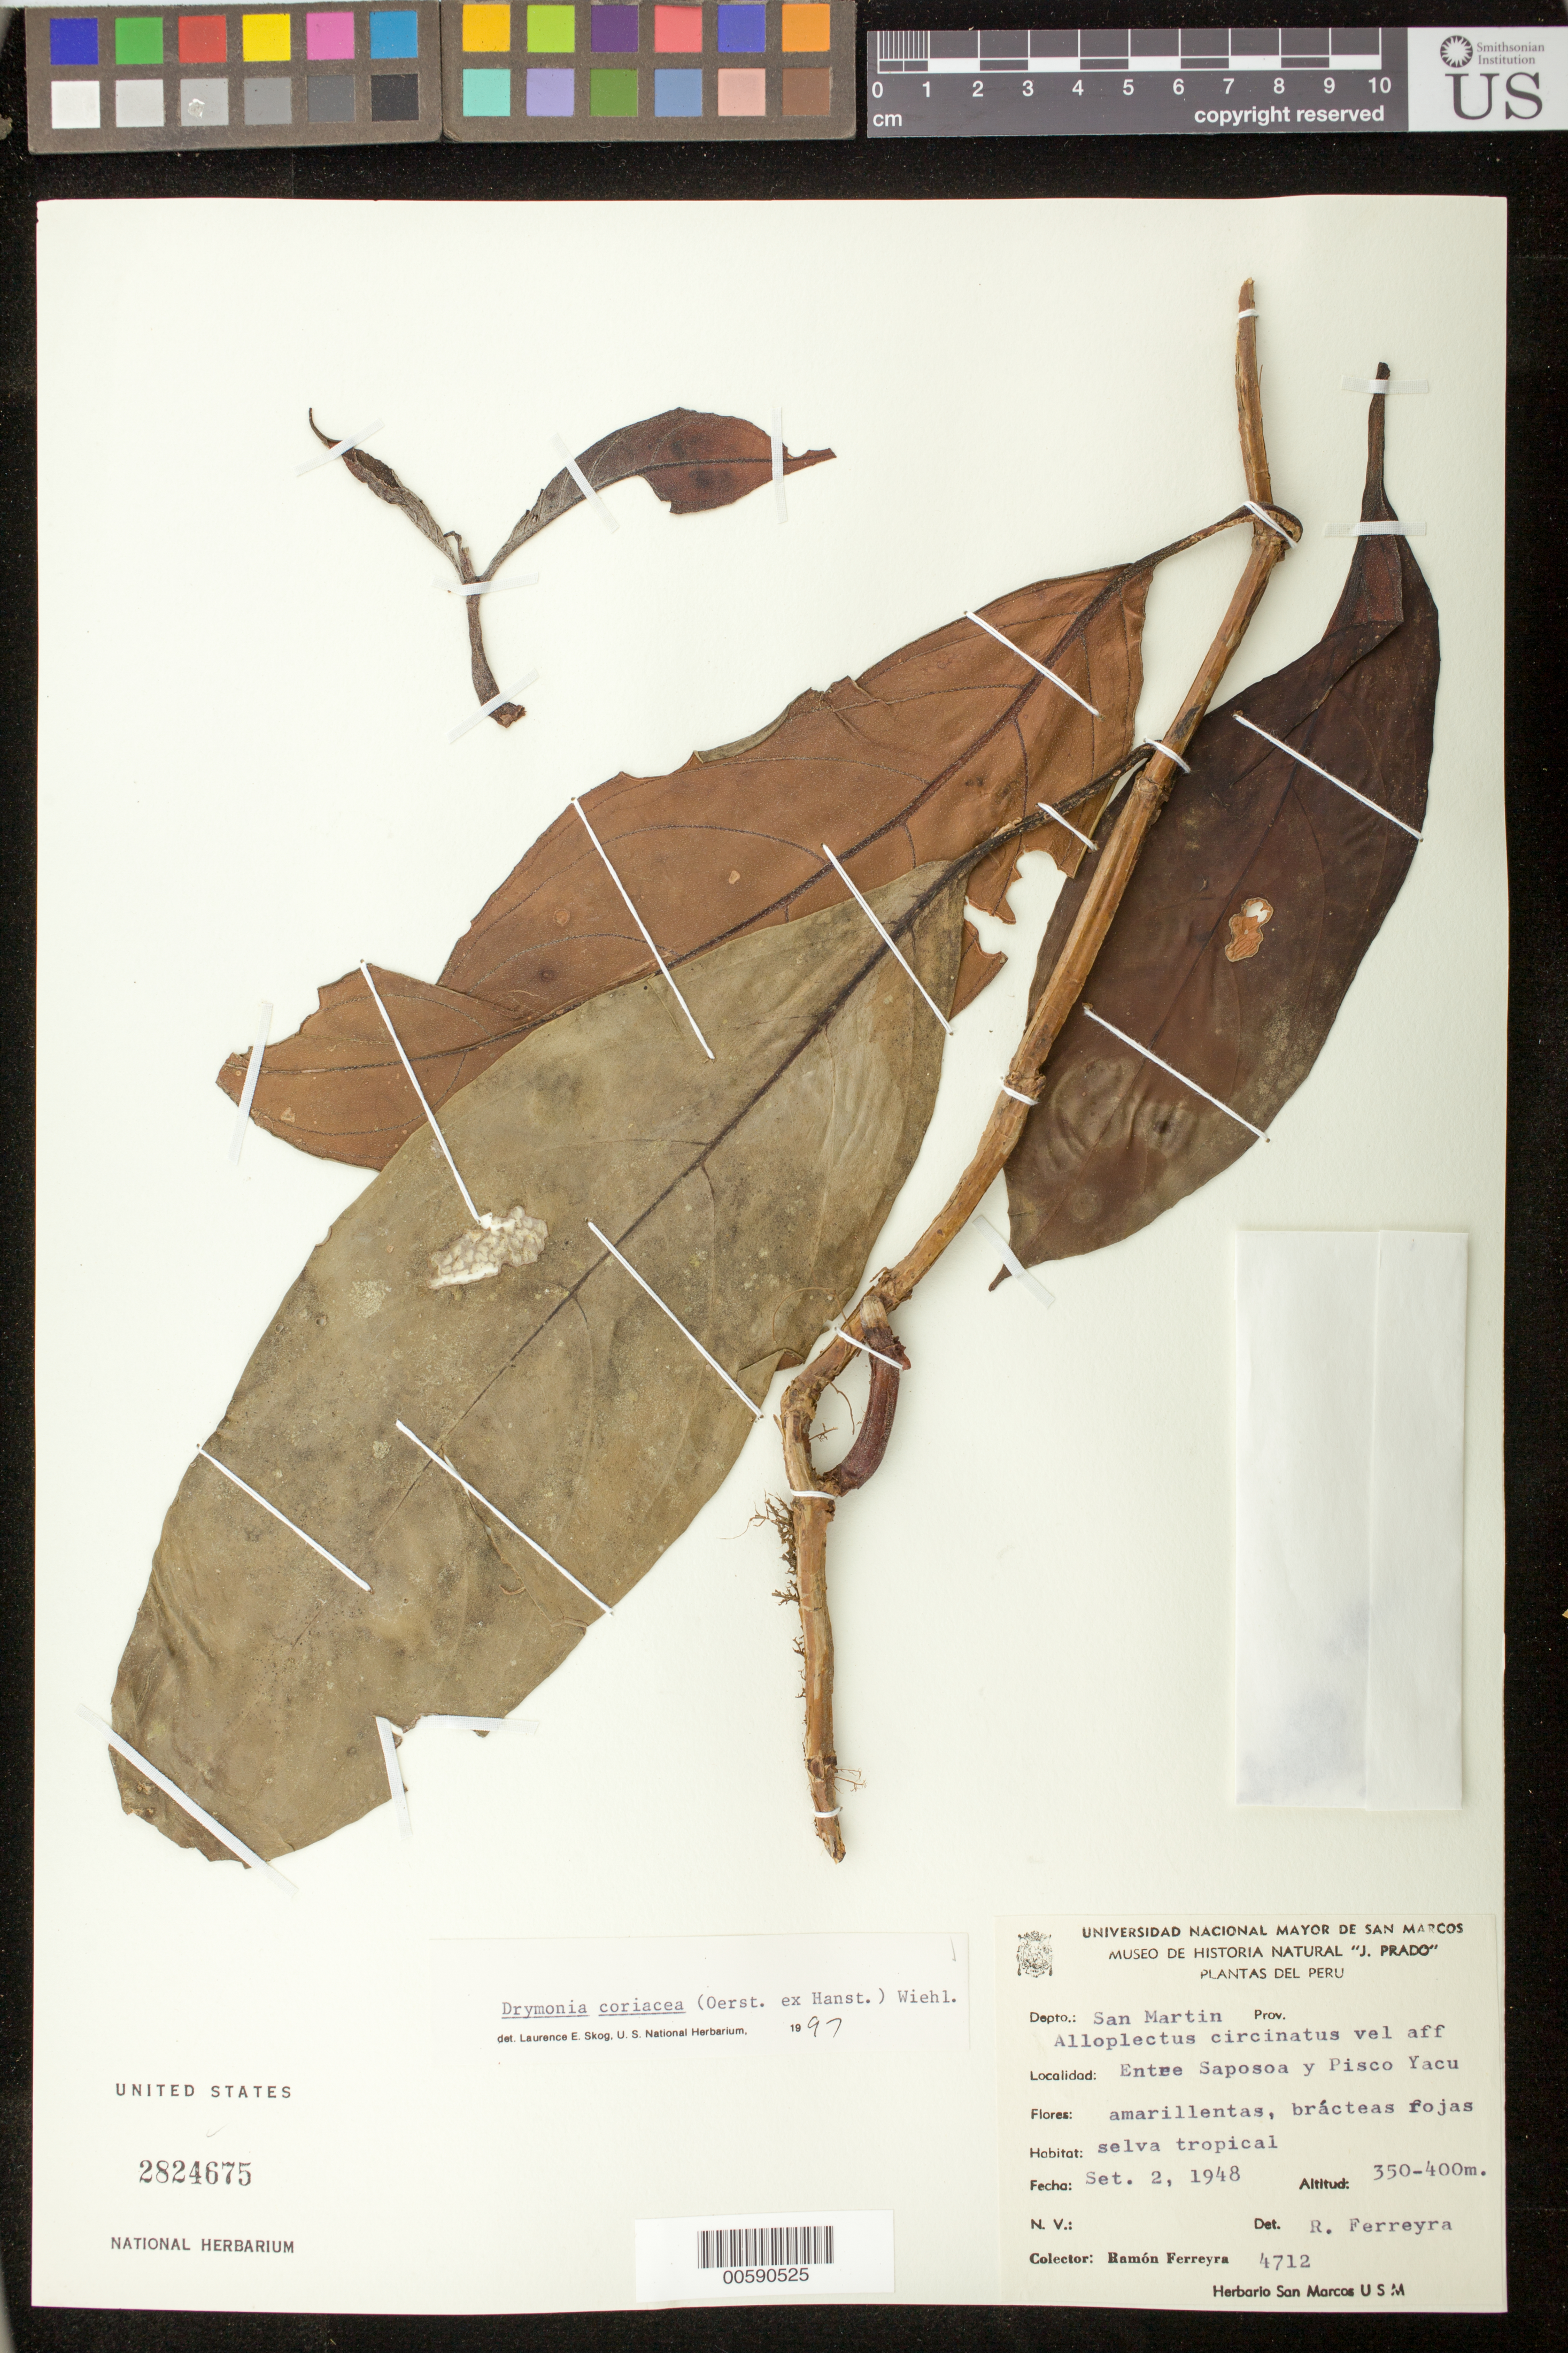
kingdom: Plantae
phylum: Tracheophyta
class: Magnoliopsida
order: Lamiales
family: Gesneriaceae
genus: Drymonia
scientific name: Drymonia erythroloma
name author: (Leeuwenb.) Wiehler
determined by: Skog, Laurence E.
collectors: R. A. Ferreyra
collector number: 4712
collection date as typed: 02 Sep 1948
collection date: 1948-09-02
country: Peru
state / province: San Martín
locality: Entre Saposoa y Pisco Yacu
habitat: Selva tropical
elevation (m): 350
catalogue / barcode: US 2824675